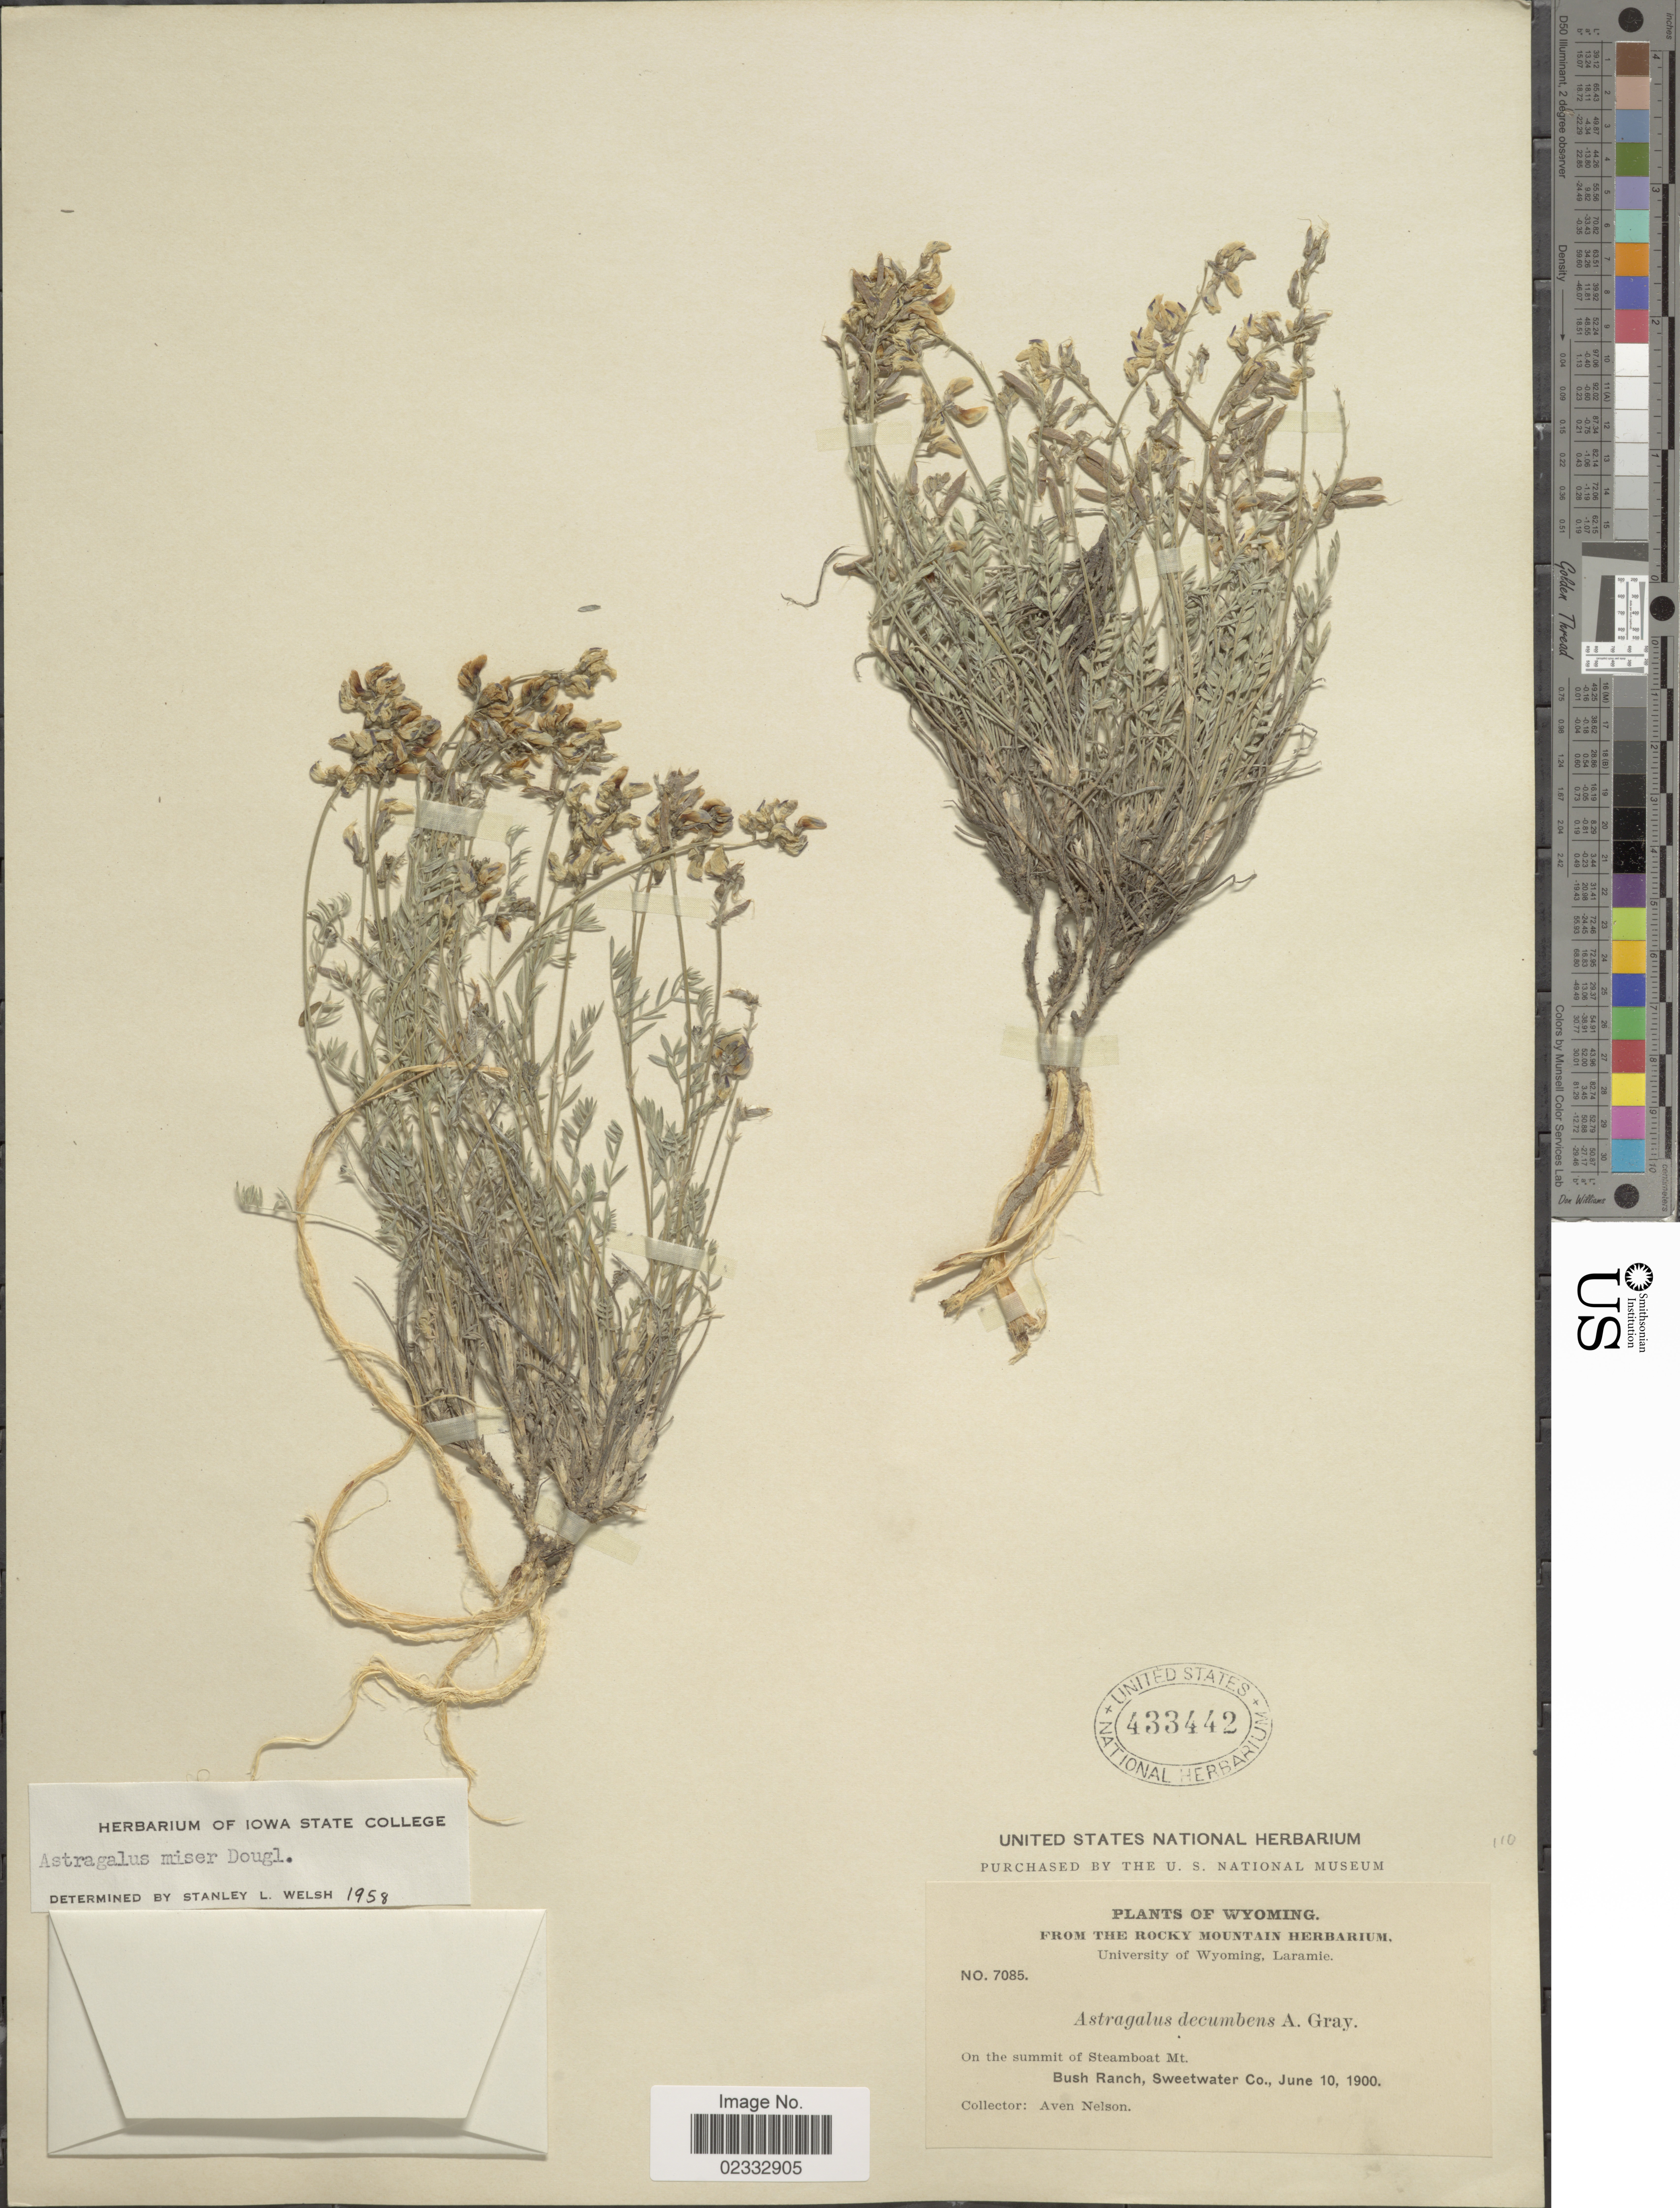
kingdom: Plantae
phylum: Tracheophyta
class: Magnoliopsida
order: Fabales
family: Fabaceae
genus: Astragalus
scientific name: Astragalus miser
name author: Douglas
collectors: A. Nelson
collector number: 7085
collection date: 1900-06-10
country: United States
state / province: Wyoming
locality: On the summit of Steamboat Mt. Bush Ranch, Sweetwater Co.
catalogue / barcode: US 433442